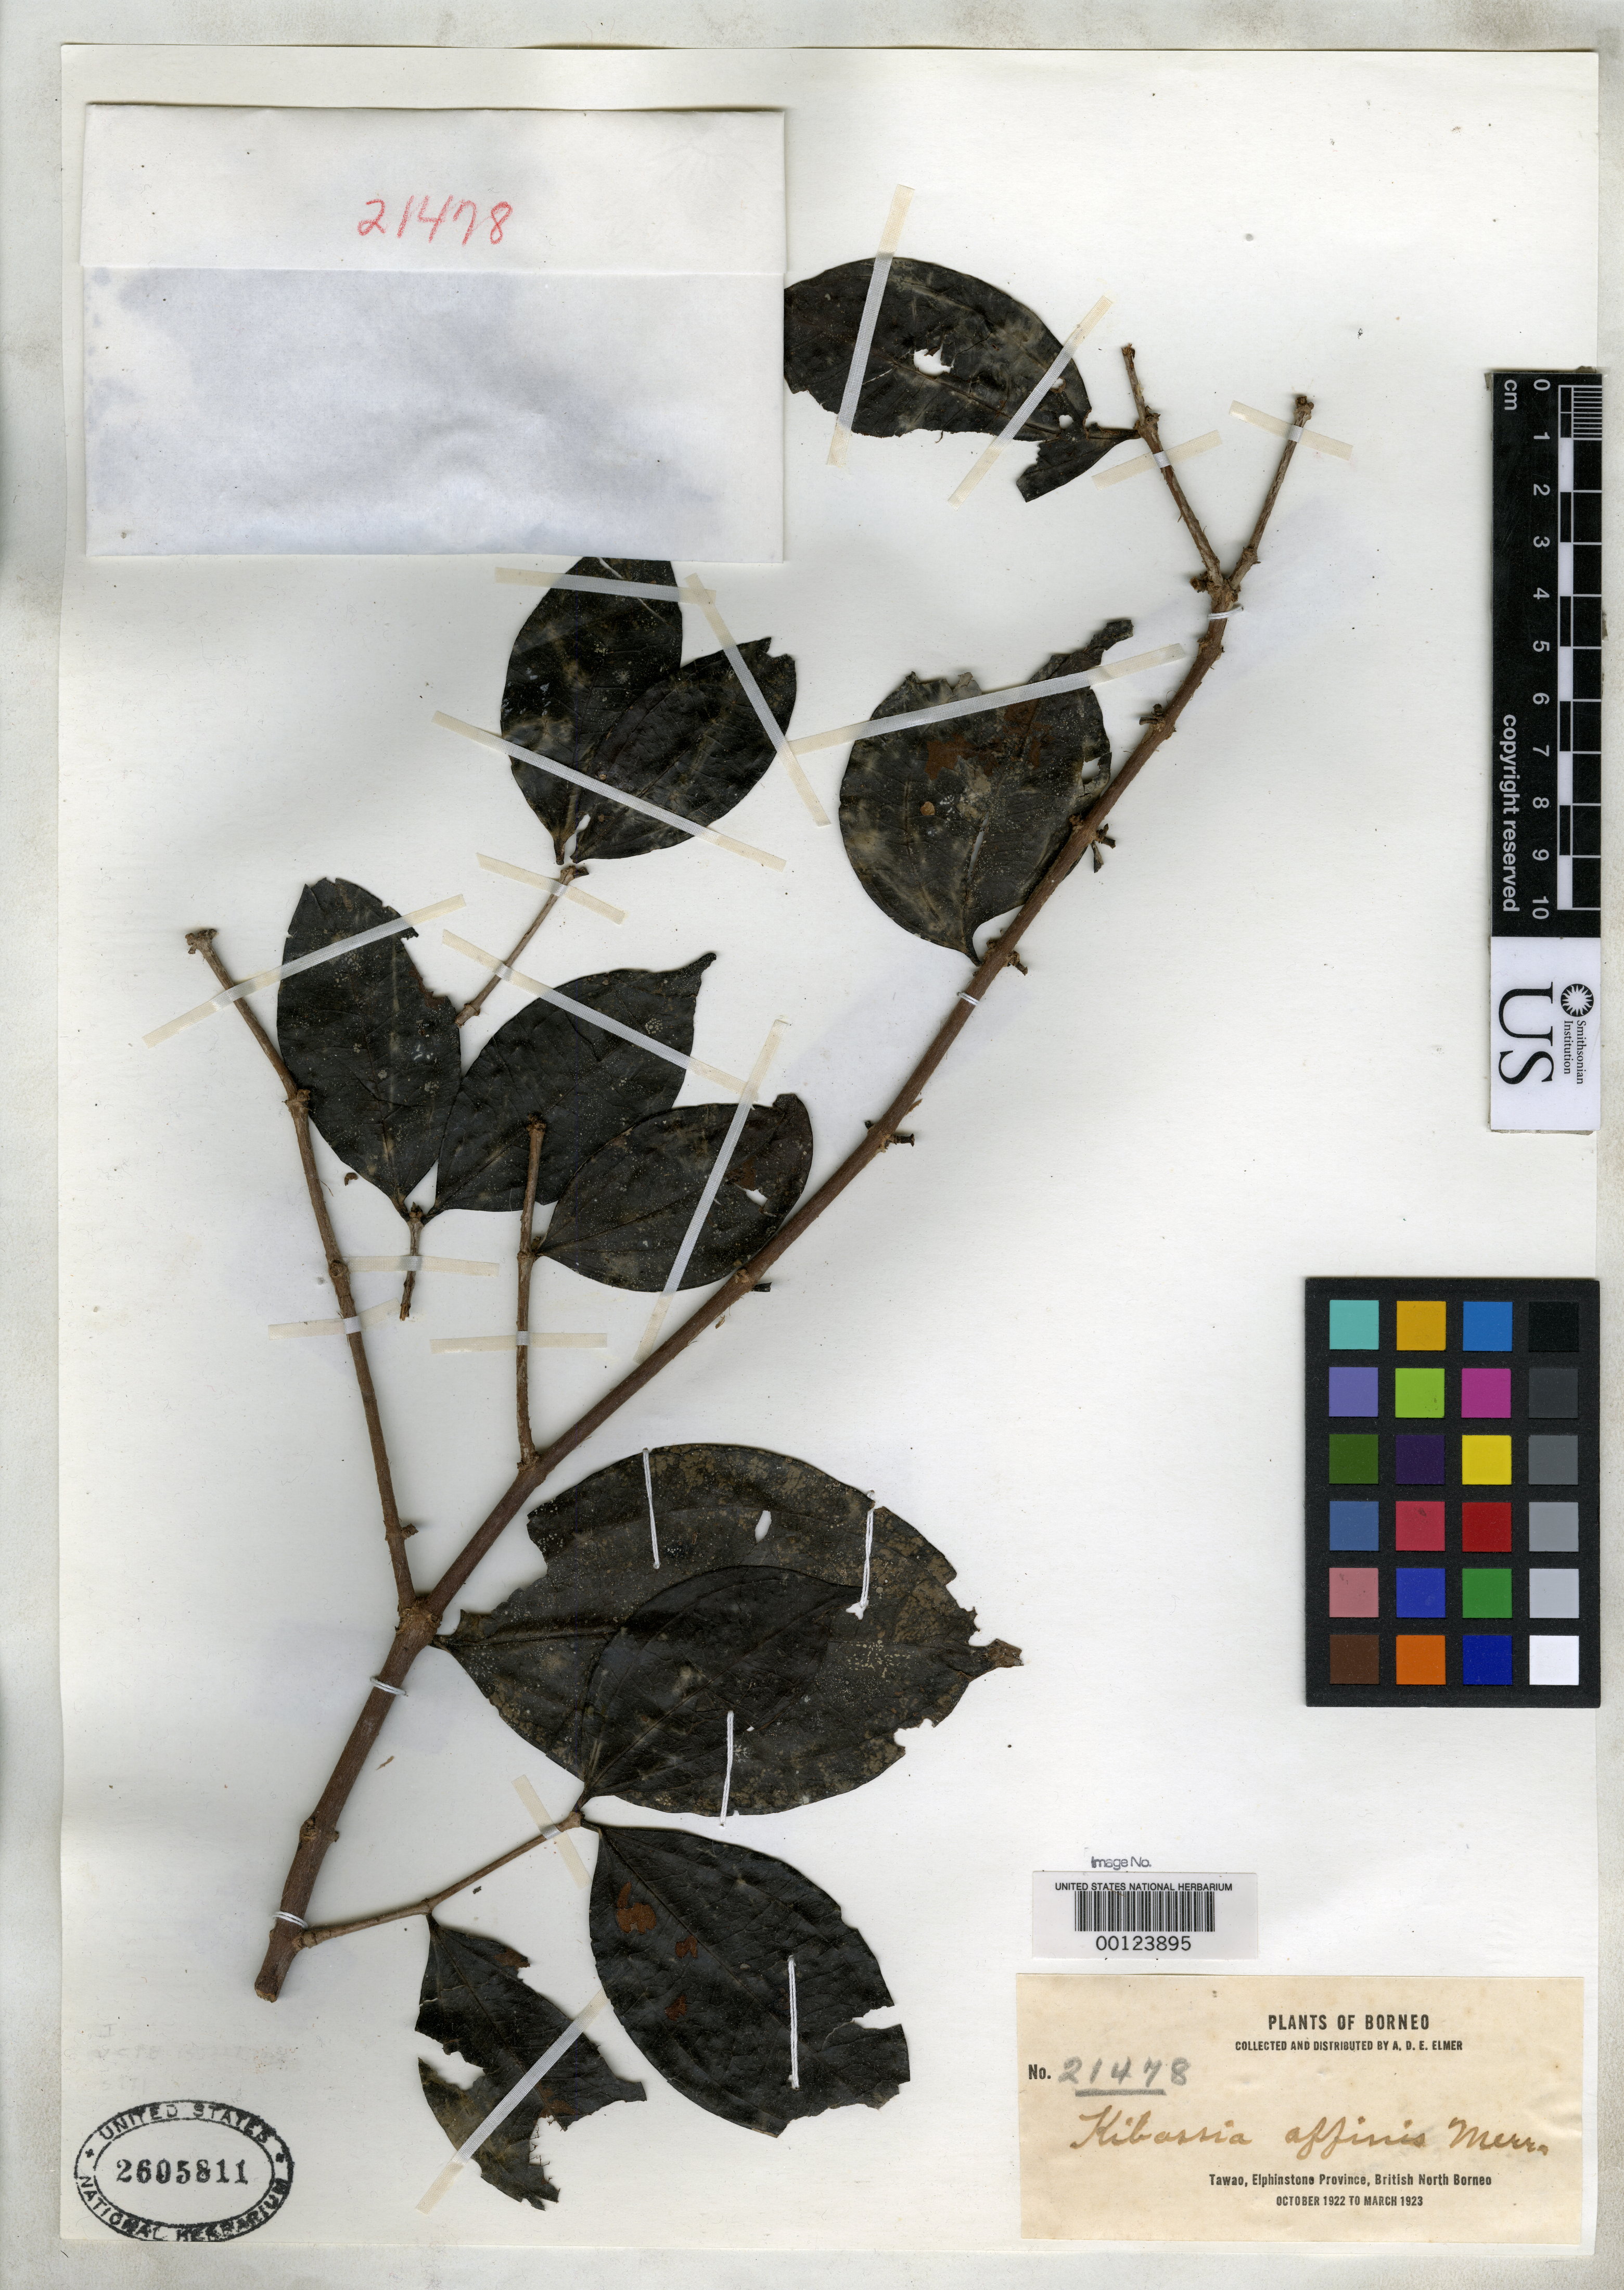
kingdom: Plantae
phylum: Tracheophyta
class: Magnoliopsida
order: Myrtales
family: Melastomataceae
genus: Kibessia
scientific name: Kibessia affinis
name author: Merr.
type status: Isotype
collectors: A. D. E. Elmer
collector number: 21478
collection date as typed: Oct 1922 to -- Mar 1923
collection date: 1922-10/1923-03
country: Malaysia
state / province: Sabah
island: Borneo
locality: Tawau.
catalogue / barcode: US 2605811